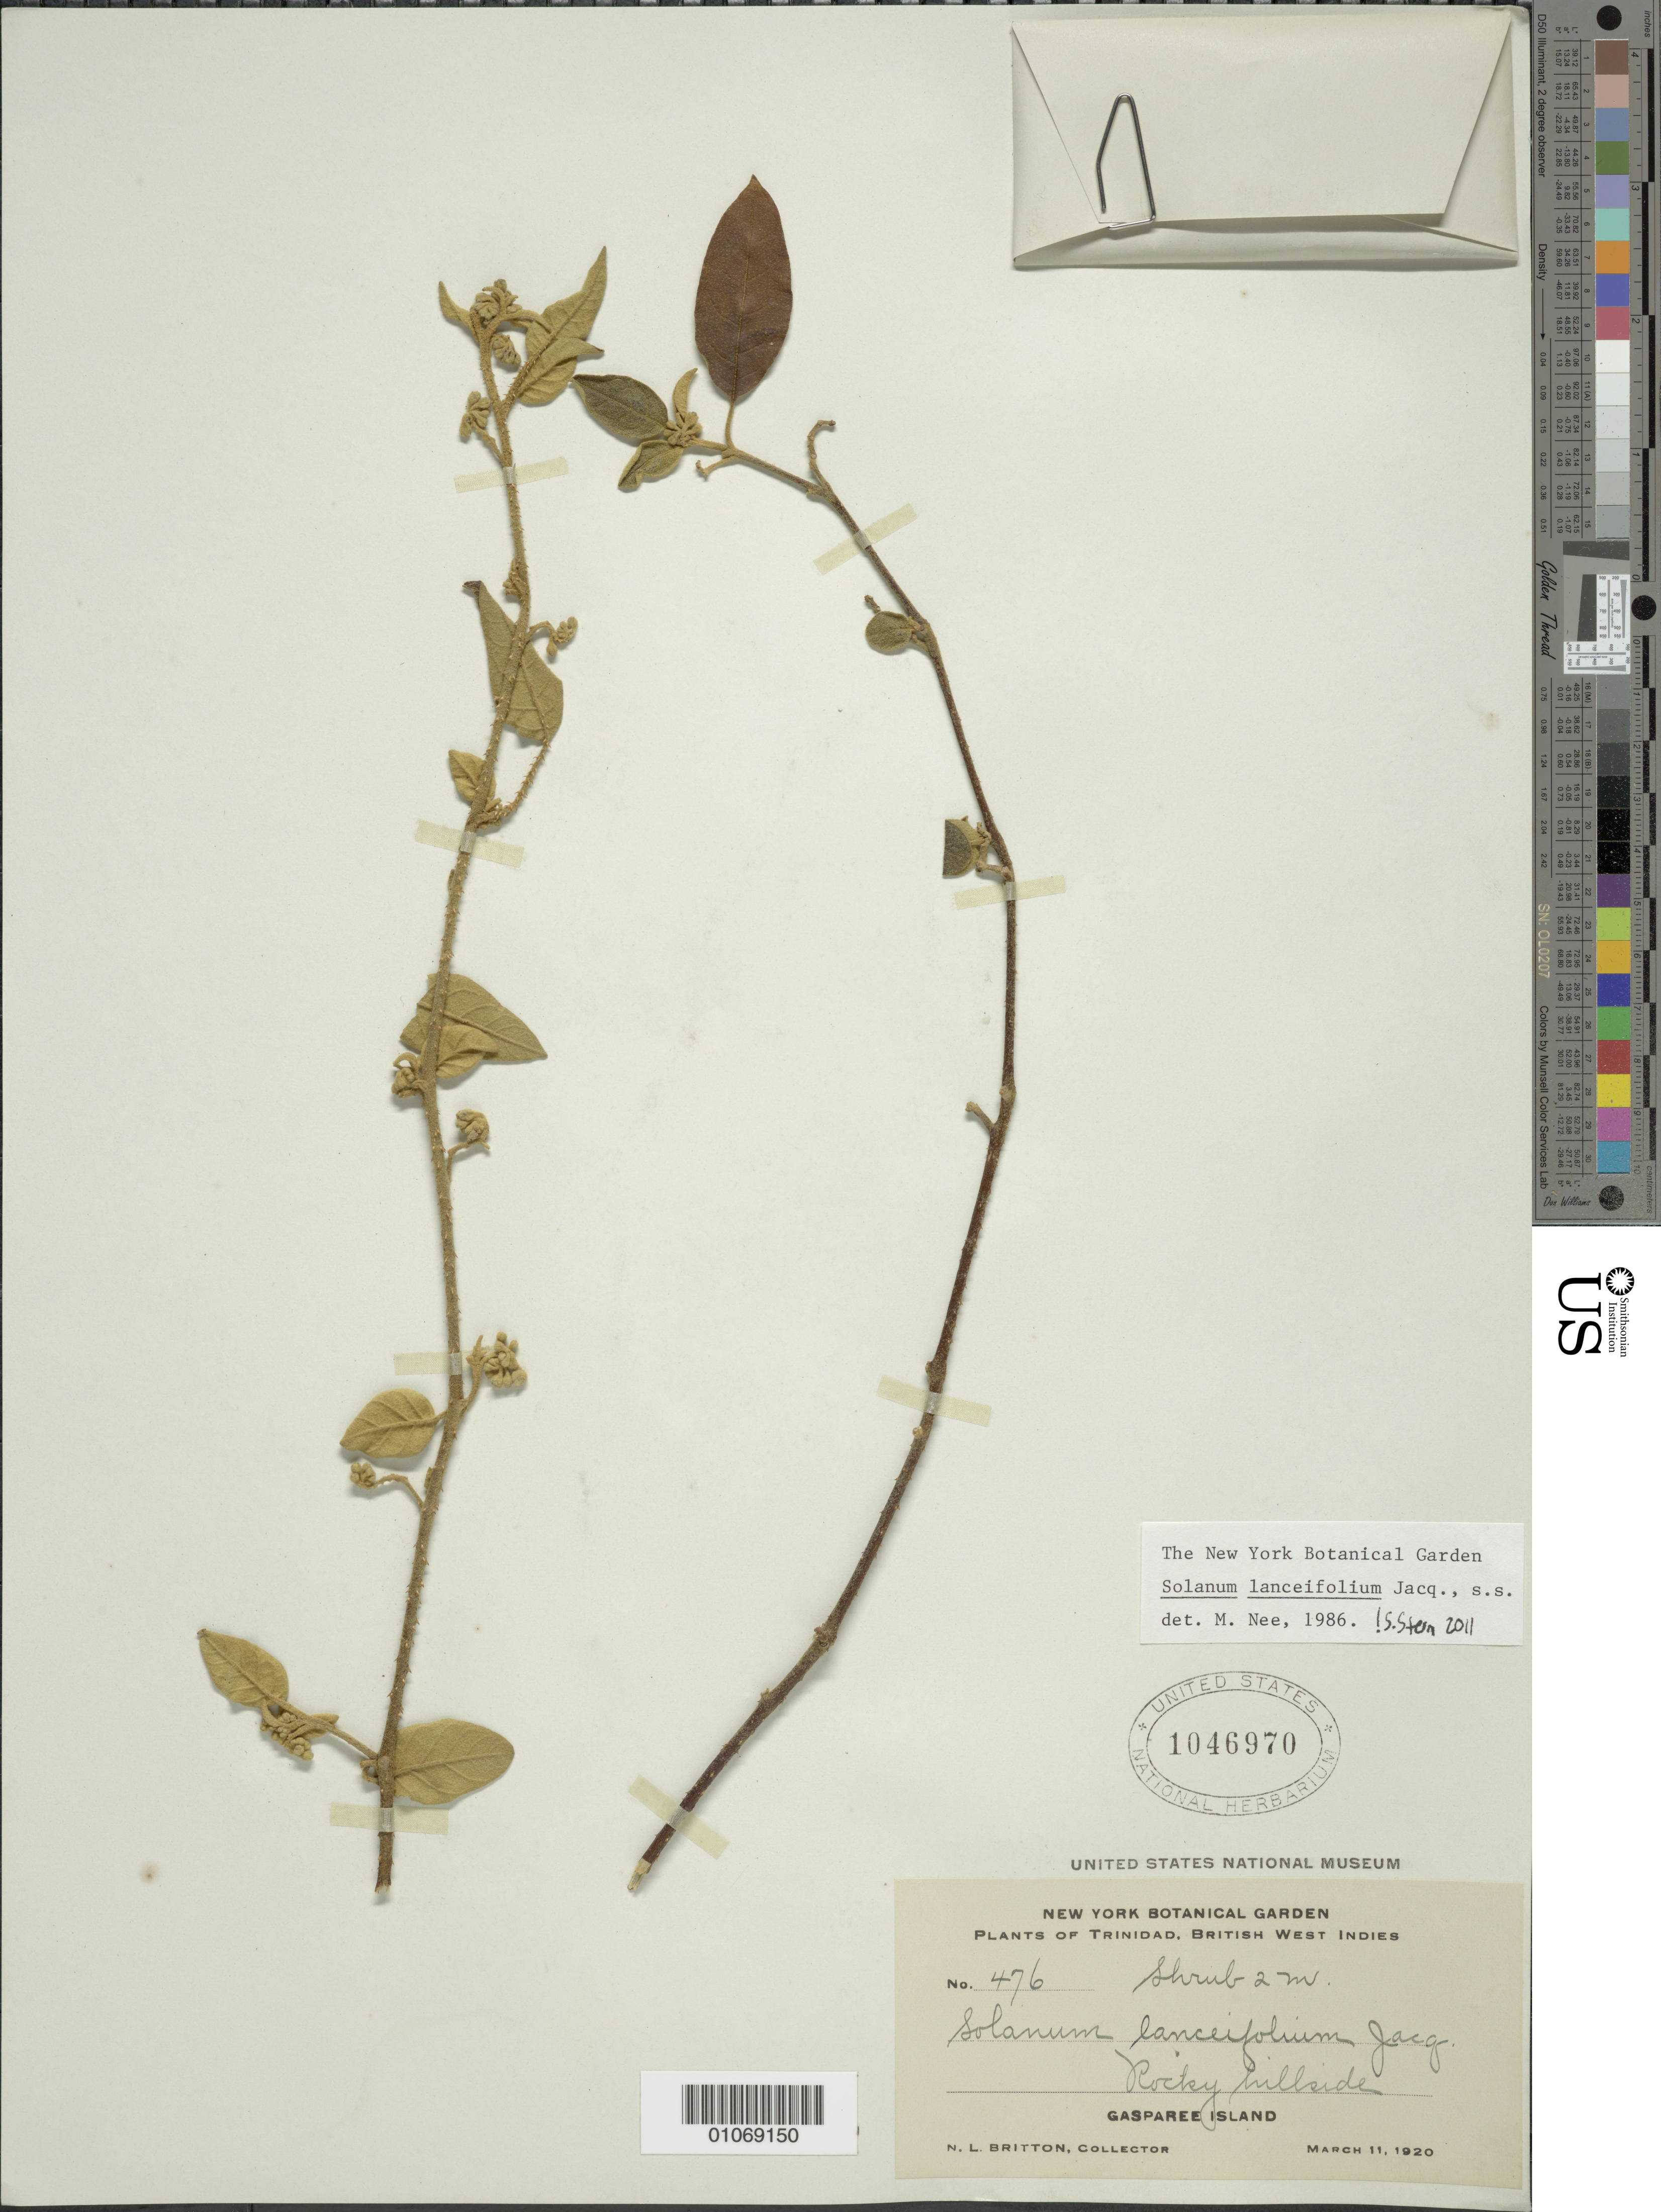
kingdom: Plantae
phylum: Tracheophyta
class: Magnoliopsida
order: Solanales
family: Solanaceae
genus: Solanum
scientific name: Solanum lanceifolium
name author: Jacq.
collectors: N. Britton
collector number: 476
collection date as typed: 11 Mar 1920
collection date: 1920-03-11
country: Trinidad and Tobago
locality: Gasparee Island, rocky hillside.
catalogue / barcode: US 1046970